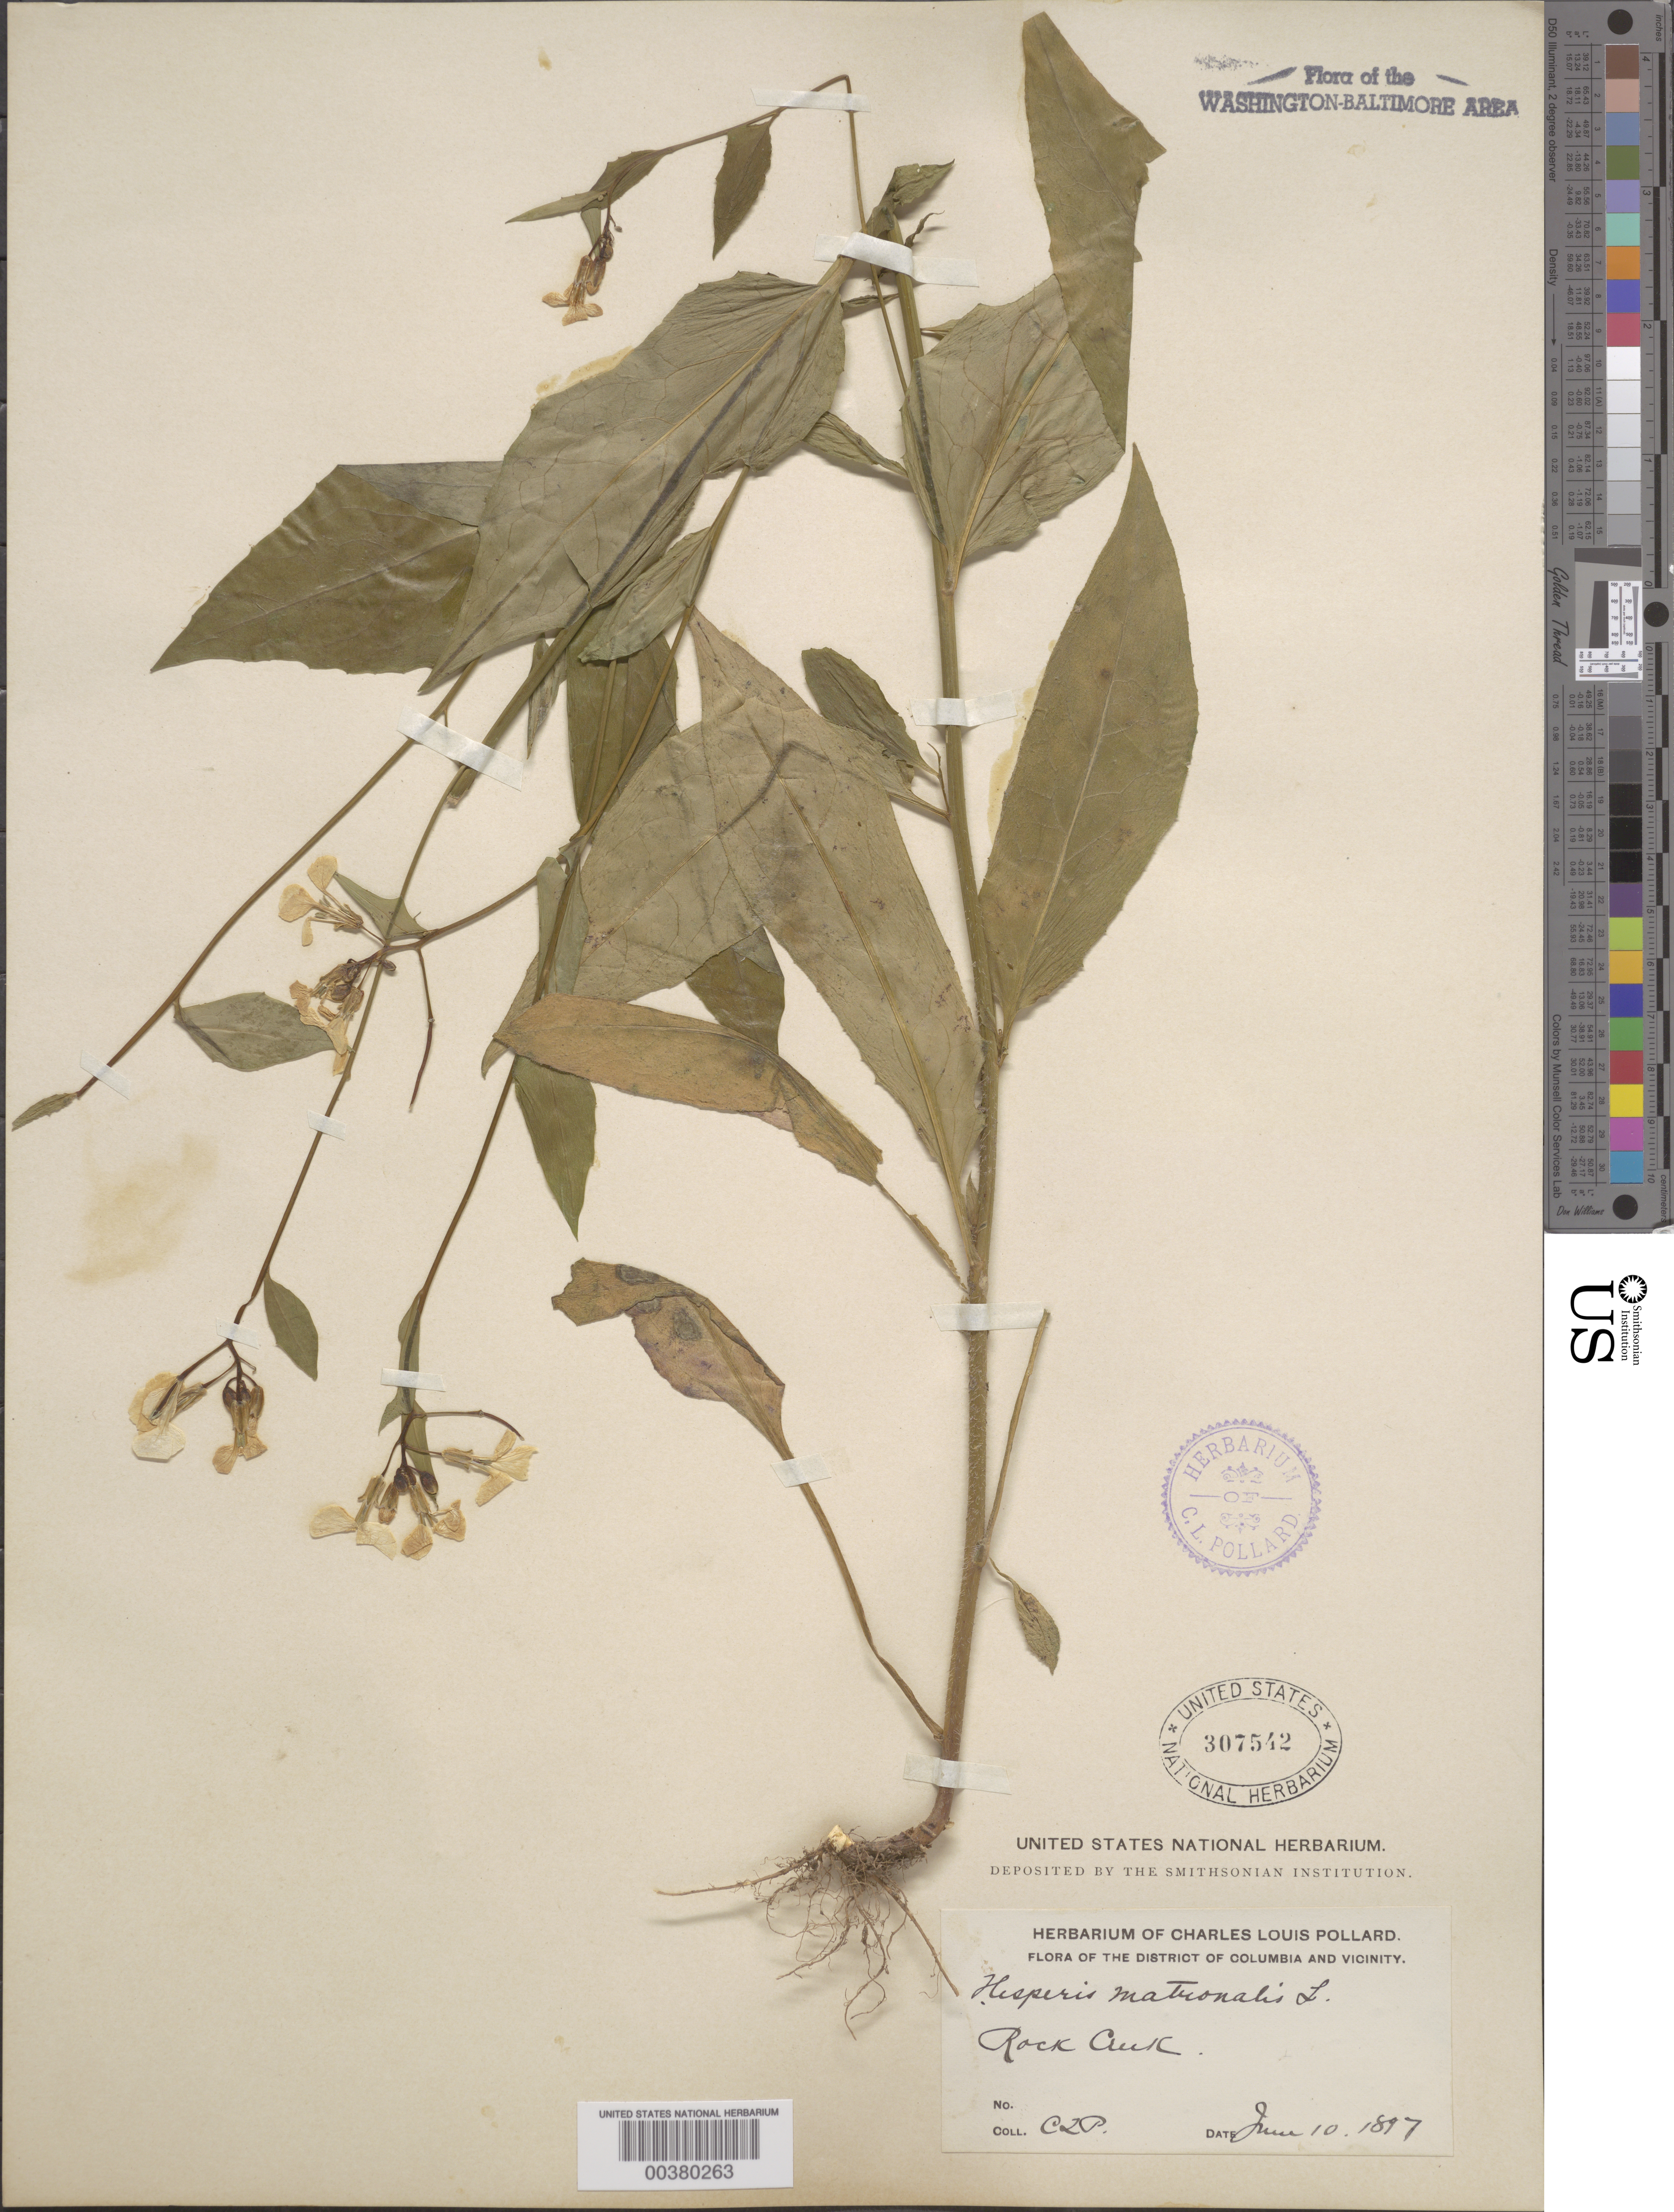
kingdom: Plantae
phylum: Tracheophyta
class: Magnoliopsida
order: Brassicales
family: Brassicaceae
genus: Hesperis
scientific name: Hesperis matronalis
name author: L.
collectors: C. L. Pollard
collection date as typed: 10 Jun 1897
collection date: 1897-06-10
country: United States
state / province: District of Columbia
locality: Rock Creek Rock Creek Park & vicinity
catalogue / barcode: US 307542